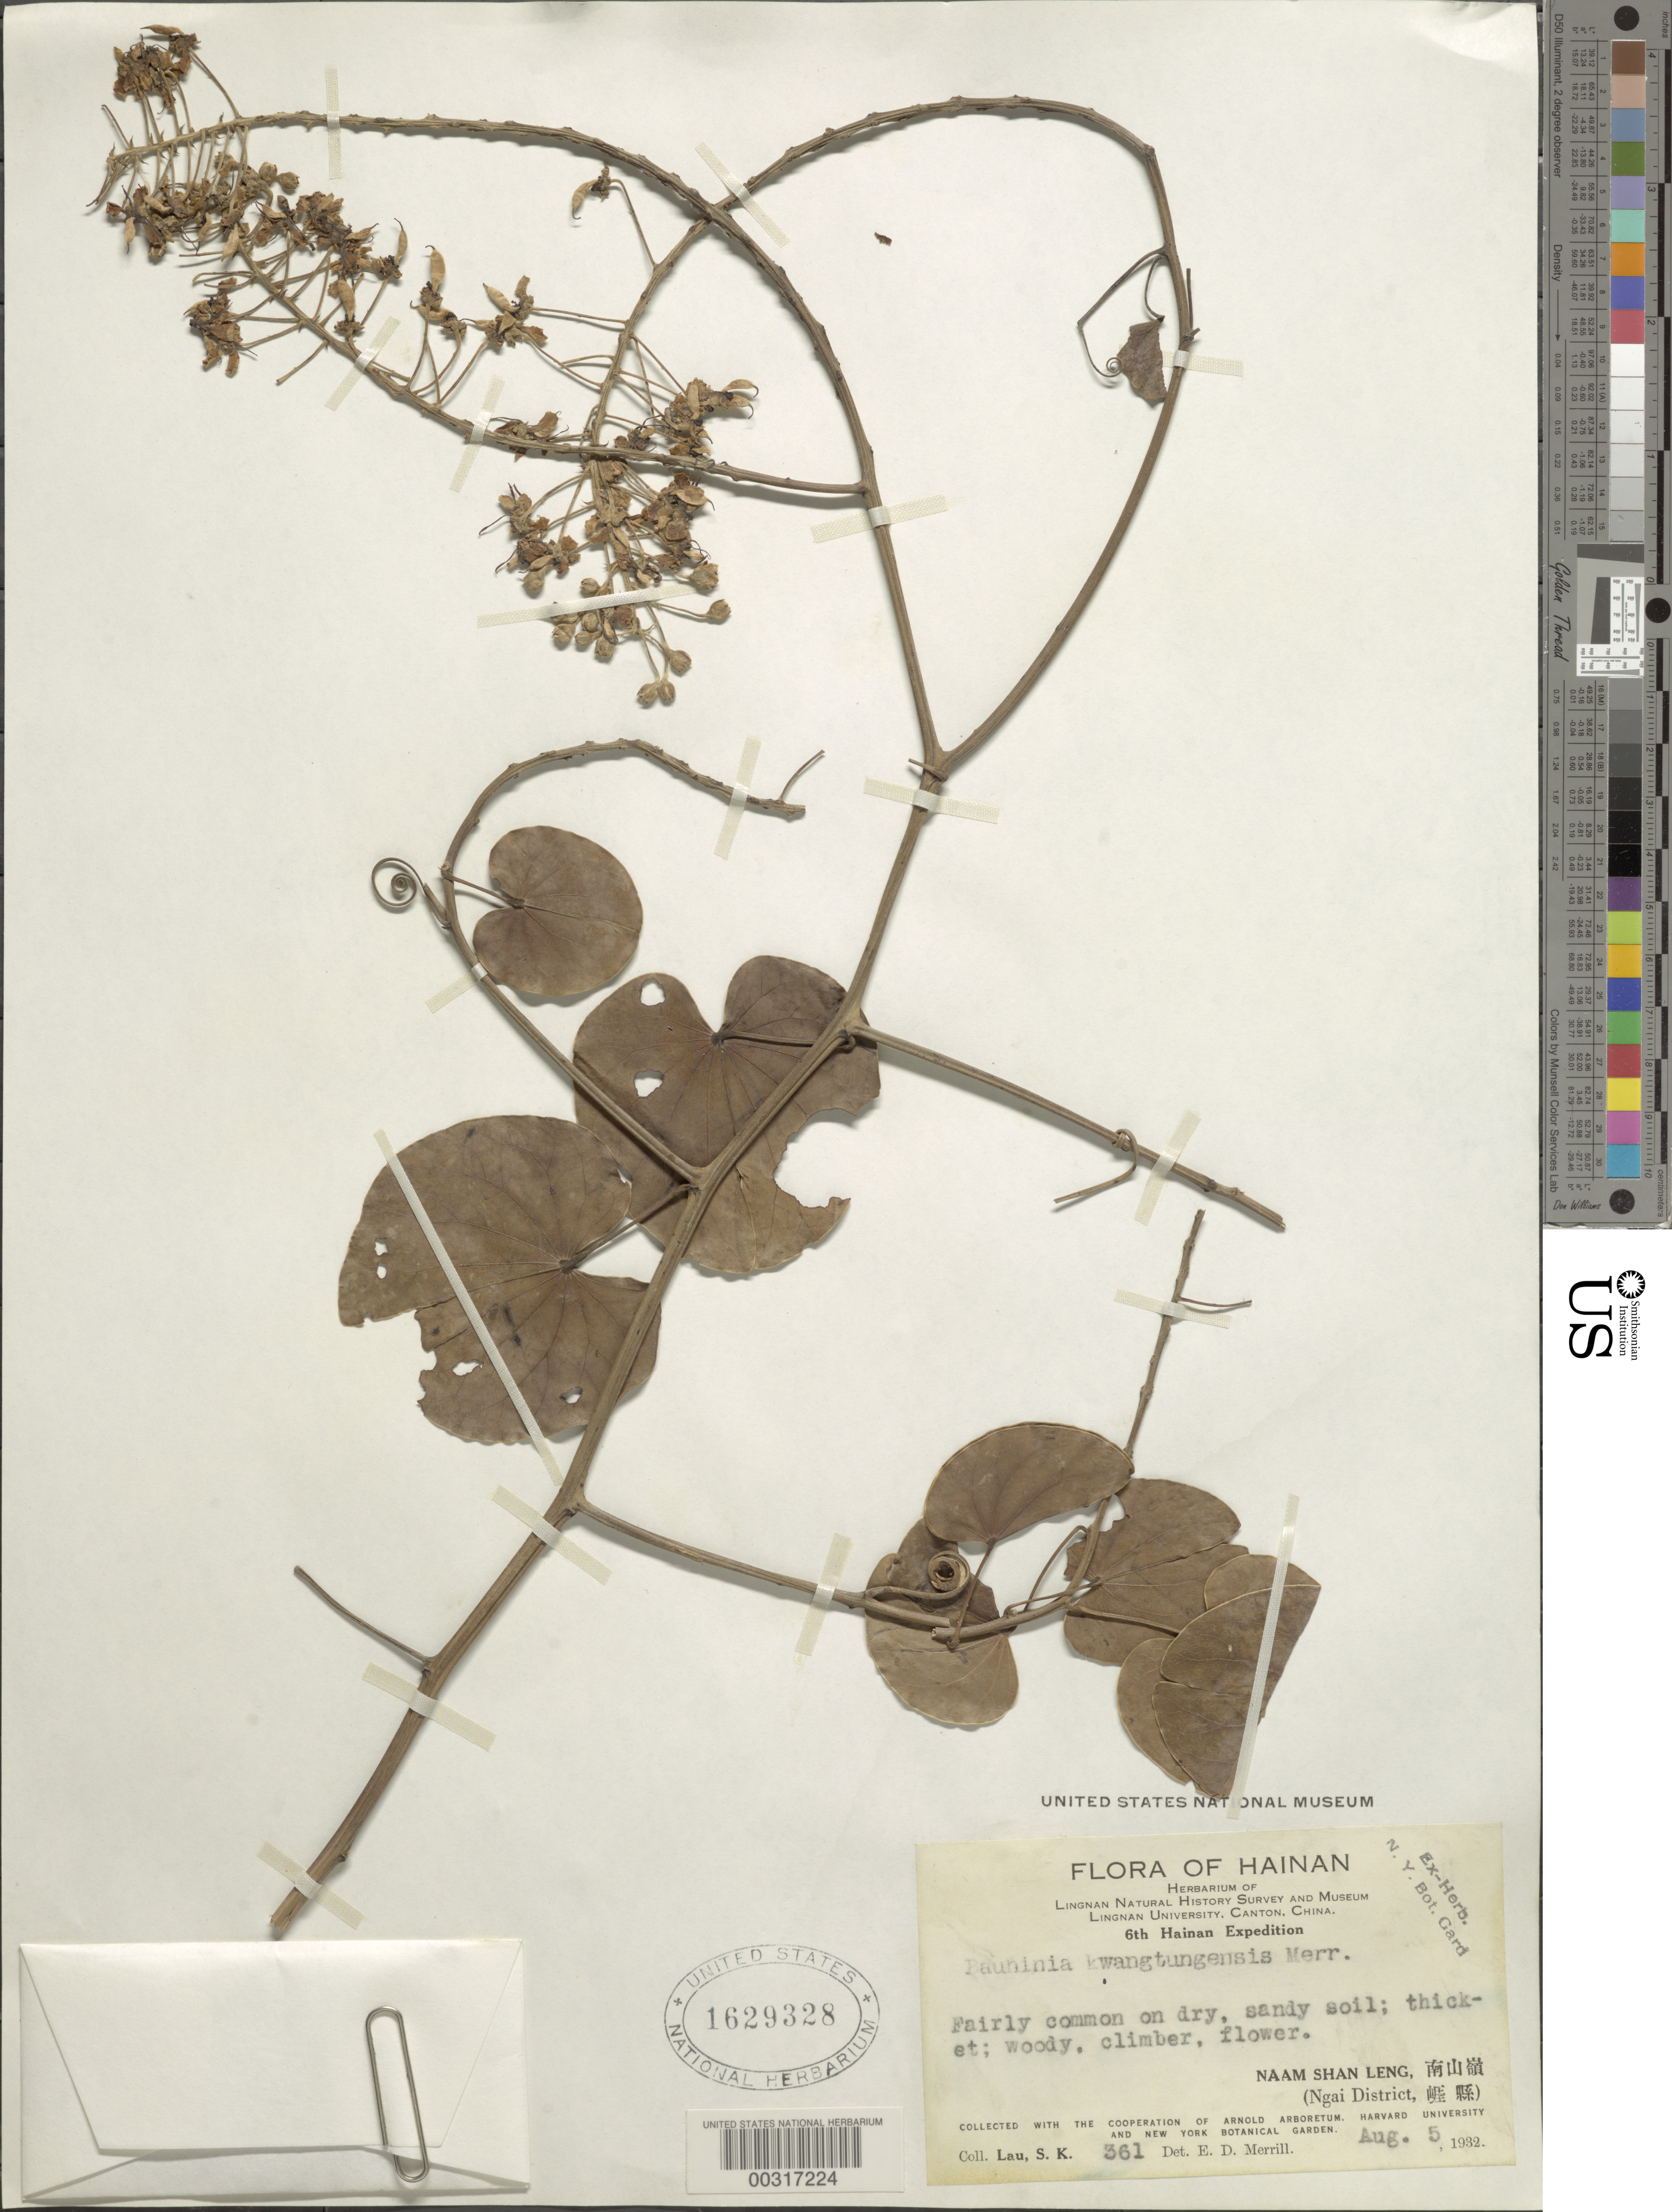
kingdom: Plantae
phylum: Tracheophyta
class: Magnoliopsida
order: Fabales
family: Fabaceae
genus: Phanera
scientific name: Phanera japonica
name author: (Maxim.) H. Ohashi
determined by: U.S. National Herbarium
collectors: S. K. Lau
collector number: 361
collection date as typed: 05 Aug 1932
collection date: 1932-08-05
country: China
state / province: Hainan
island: Hainan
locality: Naam shan leng; ngai dist.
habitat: Thicket; dry sandy soil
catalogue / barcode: US 1629328